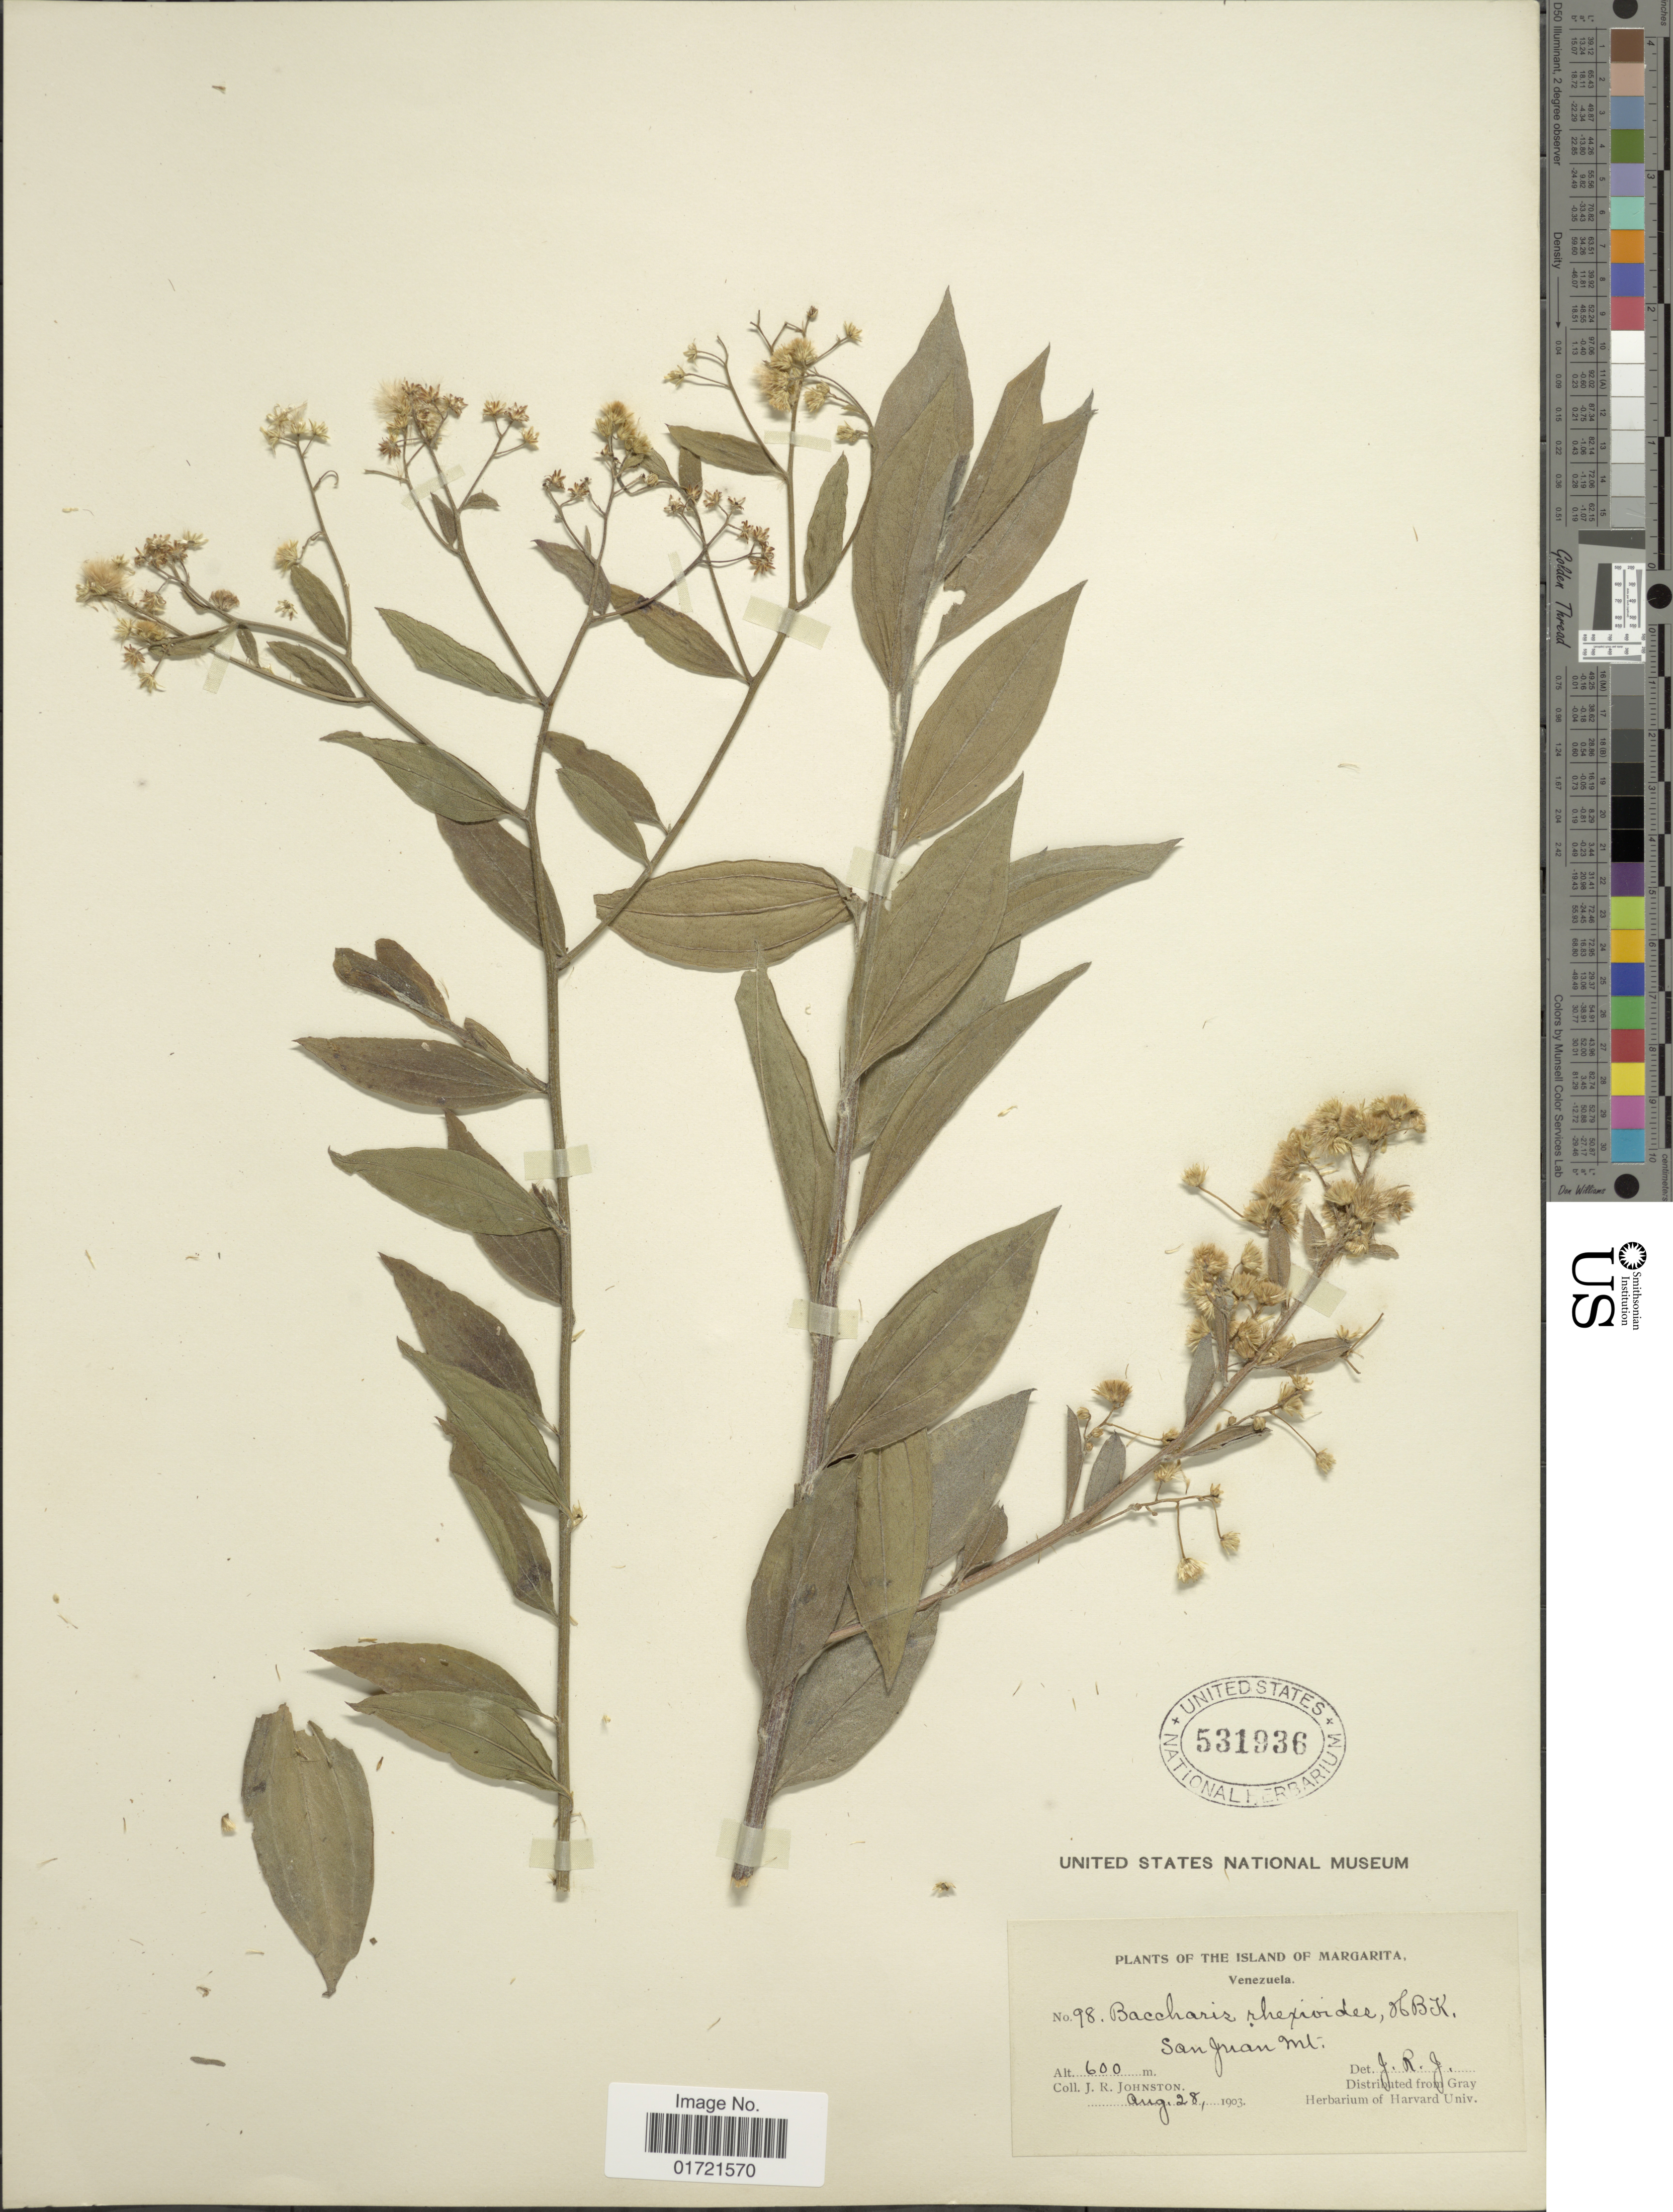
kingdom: Plantae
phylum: Tracheophyta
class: Magnoliopsida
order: Asterales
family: Asteraceae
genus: Baccharis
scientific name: Baccharis trinervis var. rhexioides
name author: (Kunth) Baker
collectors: J. Johnston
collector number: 98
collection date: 1903-08-28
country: Venezuela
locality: Island of Margarita, San Juan Mt.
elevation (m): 600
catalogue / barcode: US 531936